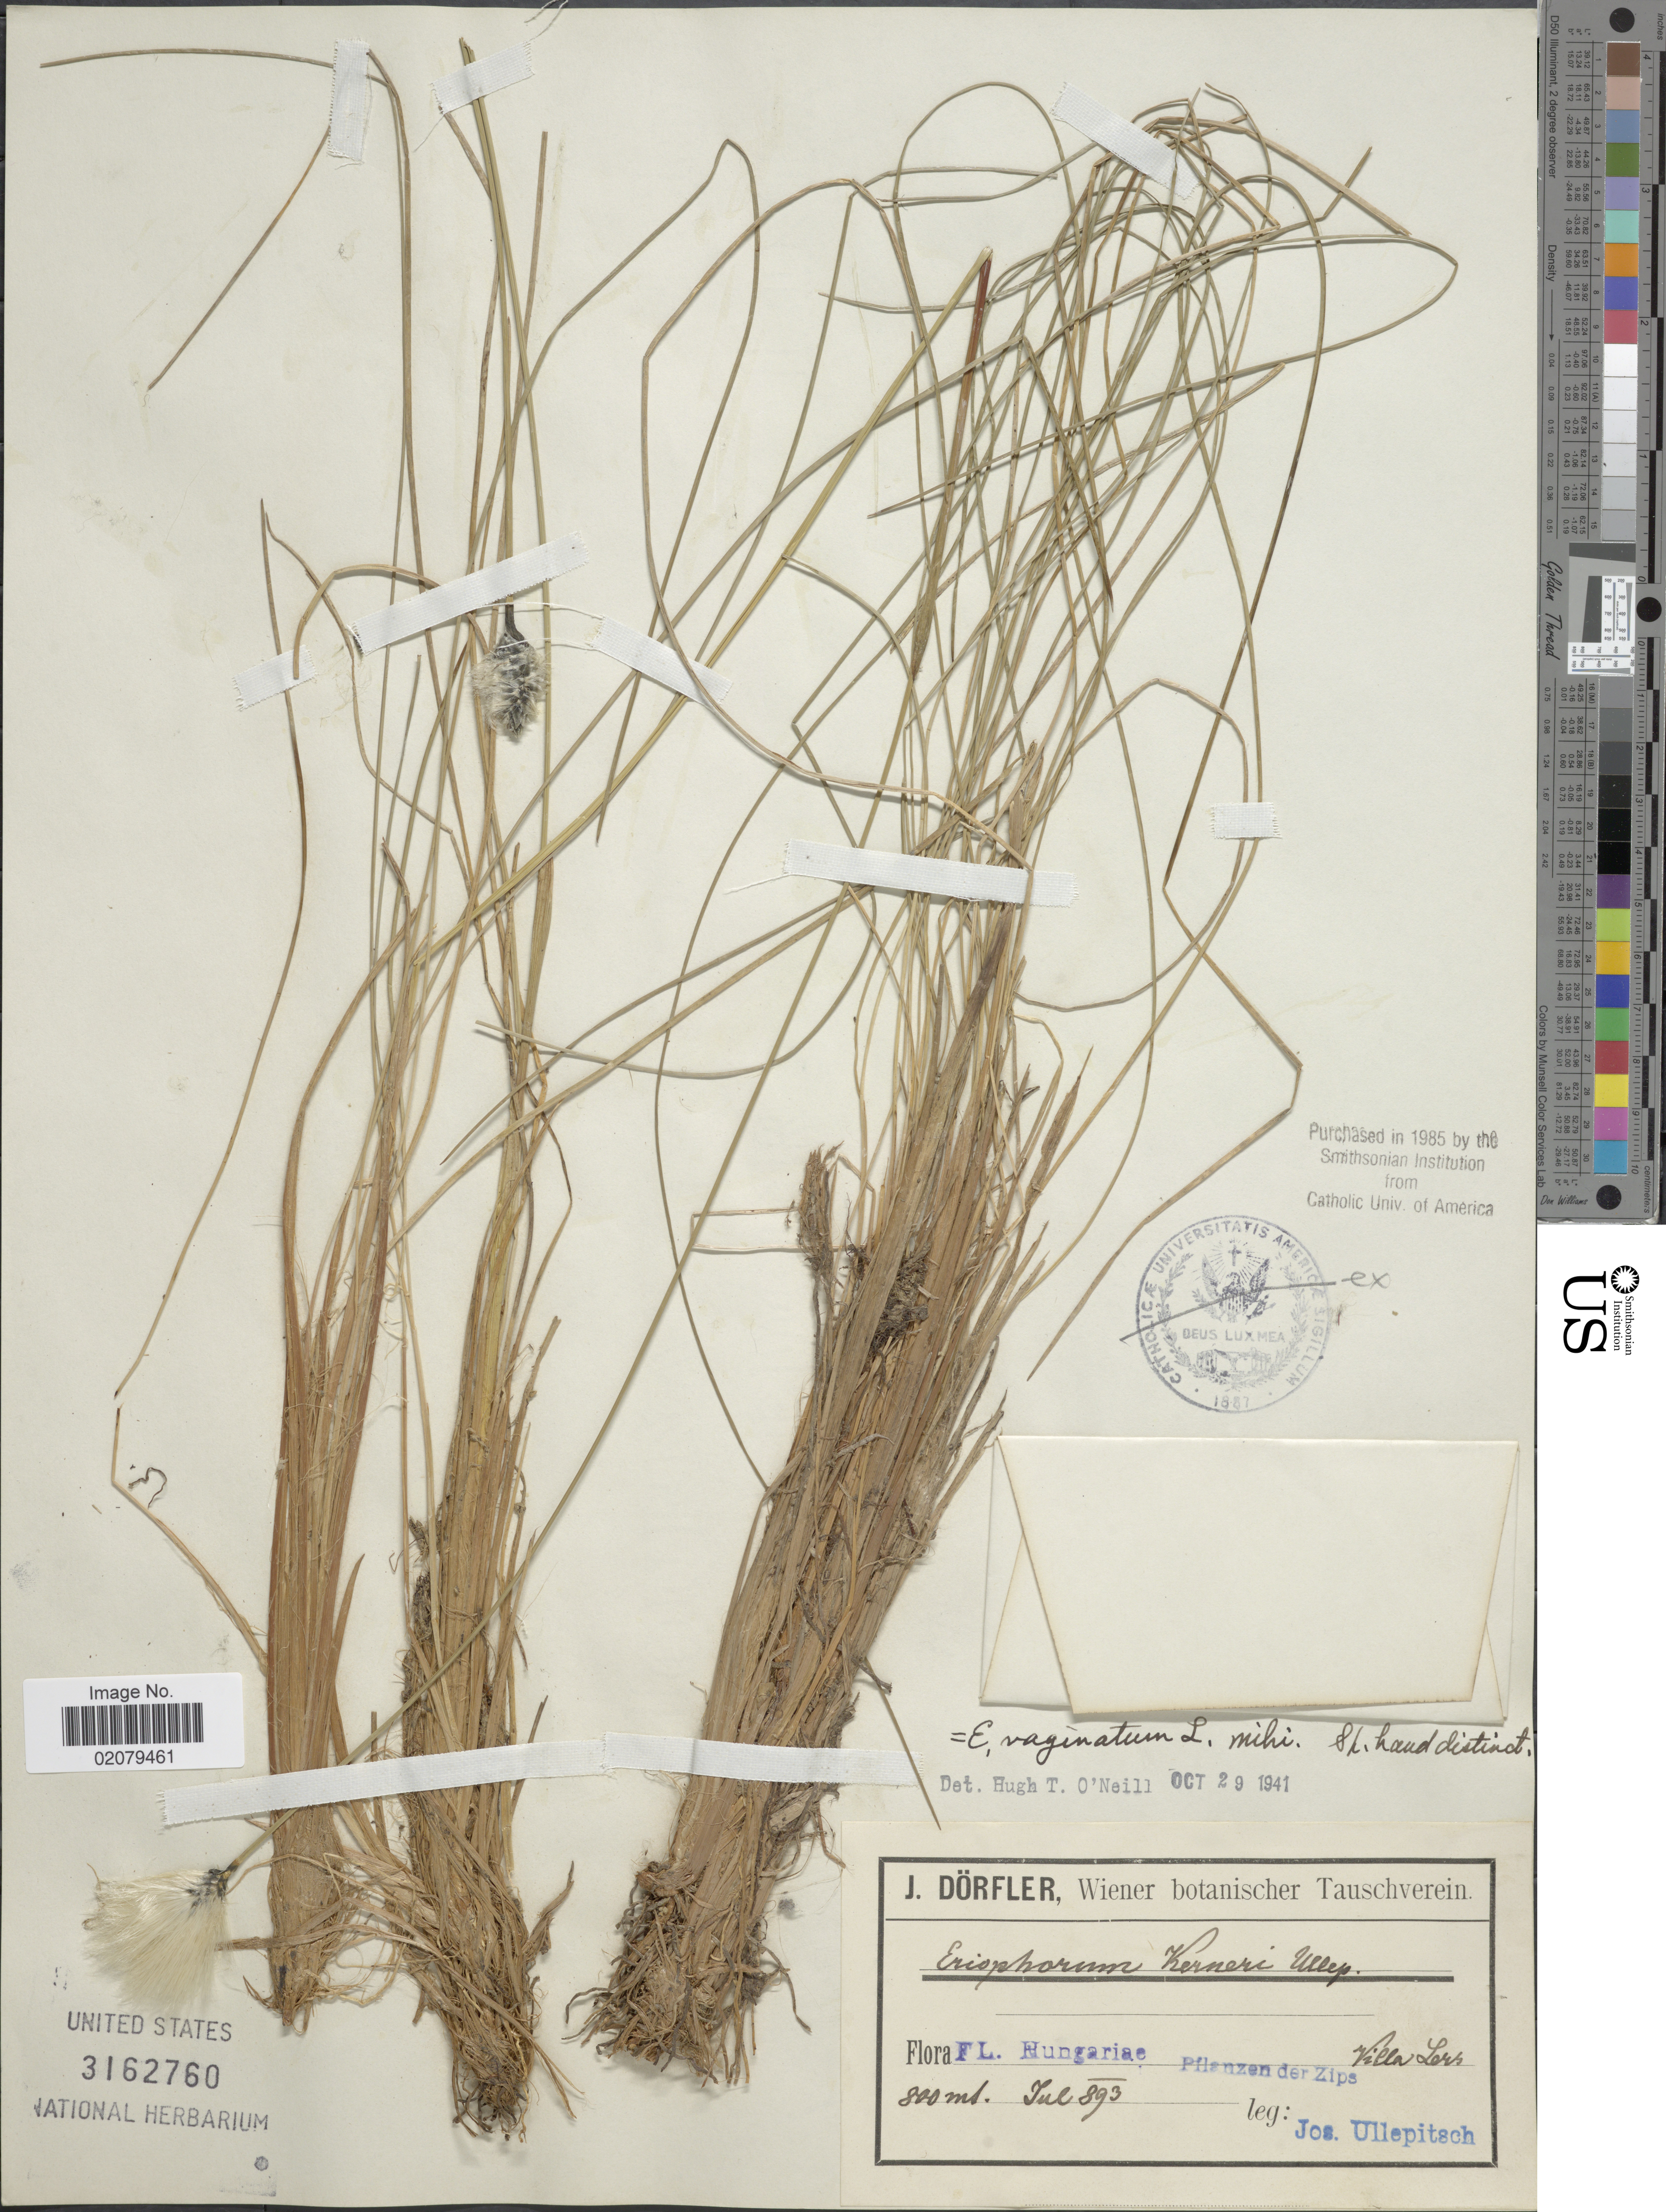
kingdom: Plantae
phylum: Tracheophyta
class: Liliopsida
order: Poales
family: Cyperaceae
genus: Eriophorum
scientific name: Eriophorum vaginatum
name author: L.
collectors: J. Ullepitsch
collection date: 1893-07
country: Hungary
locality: Fl. Hungariae, Pflanzen der Zips, Villa Lers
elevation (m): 800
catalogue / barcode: US 3162760